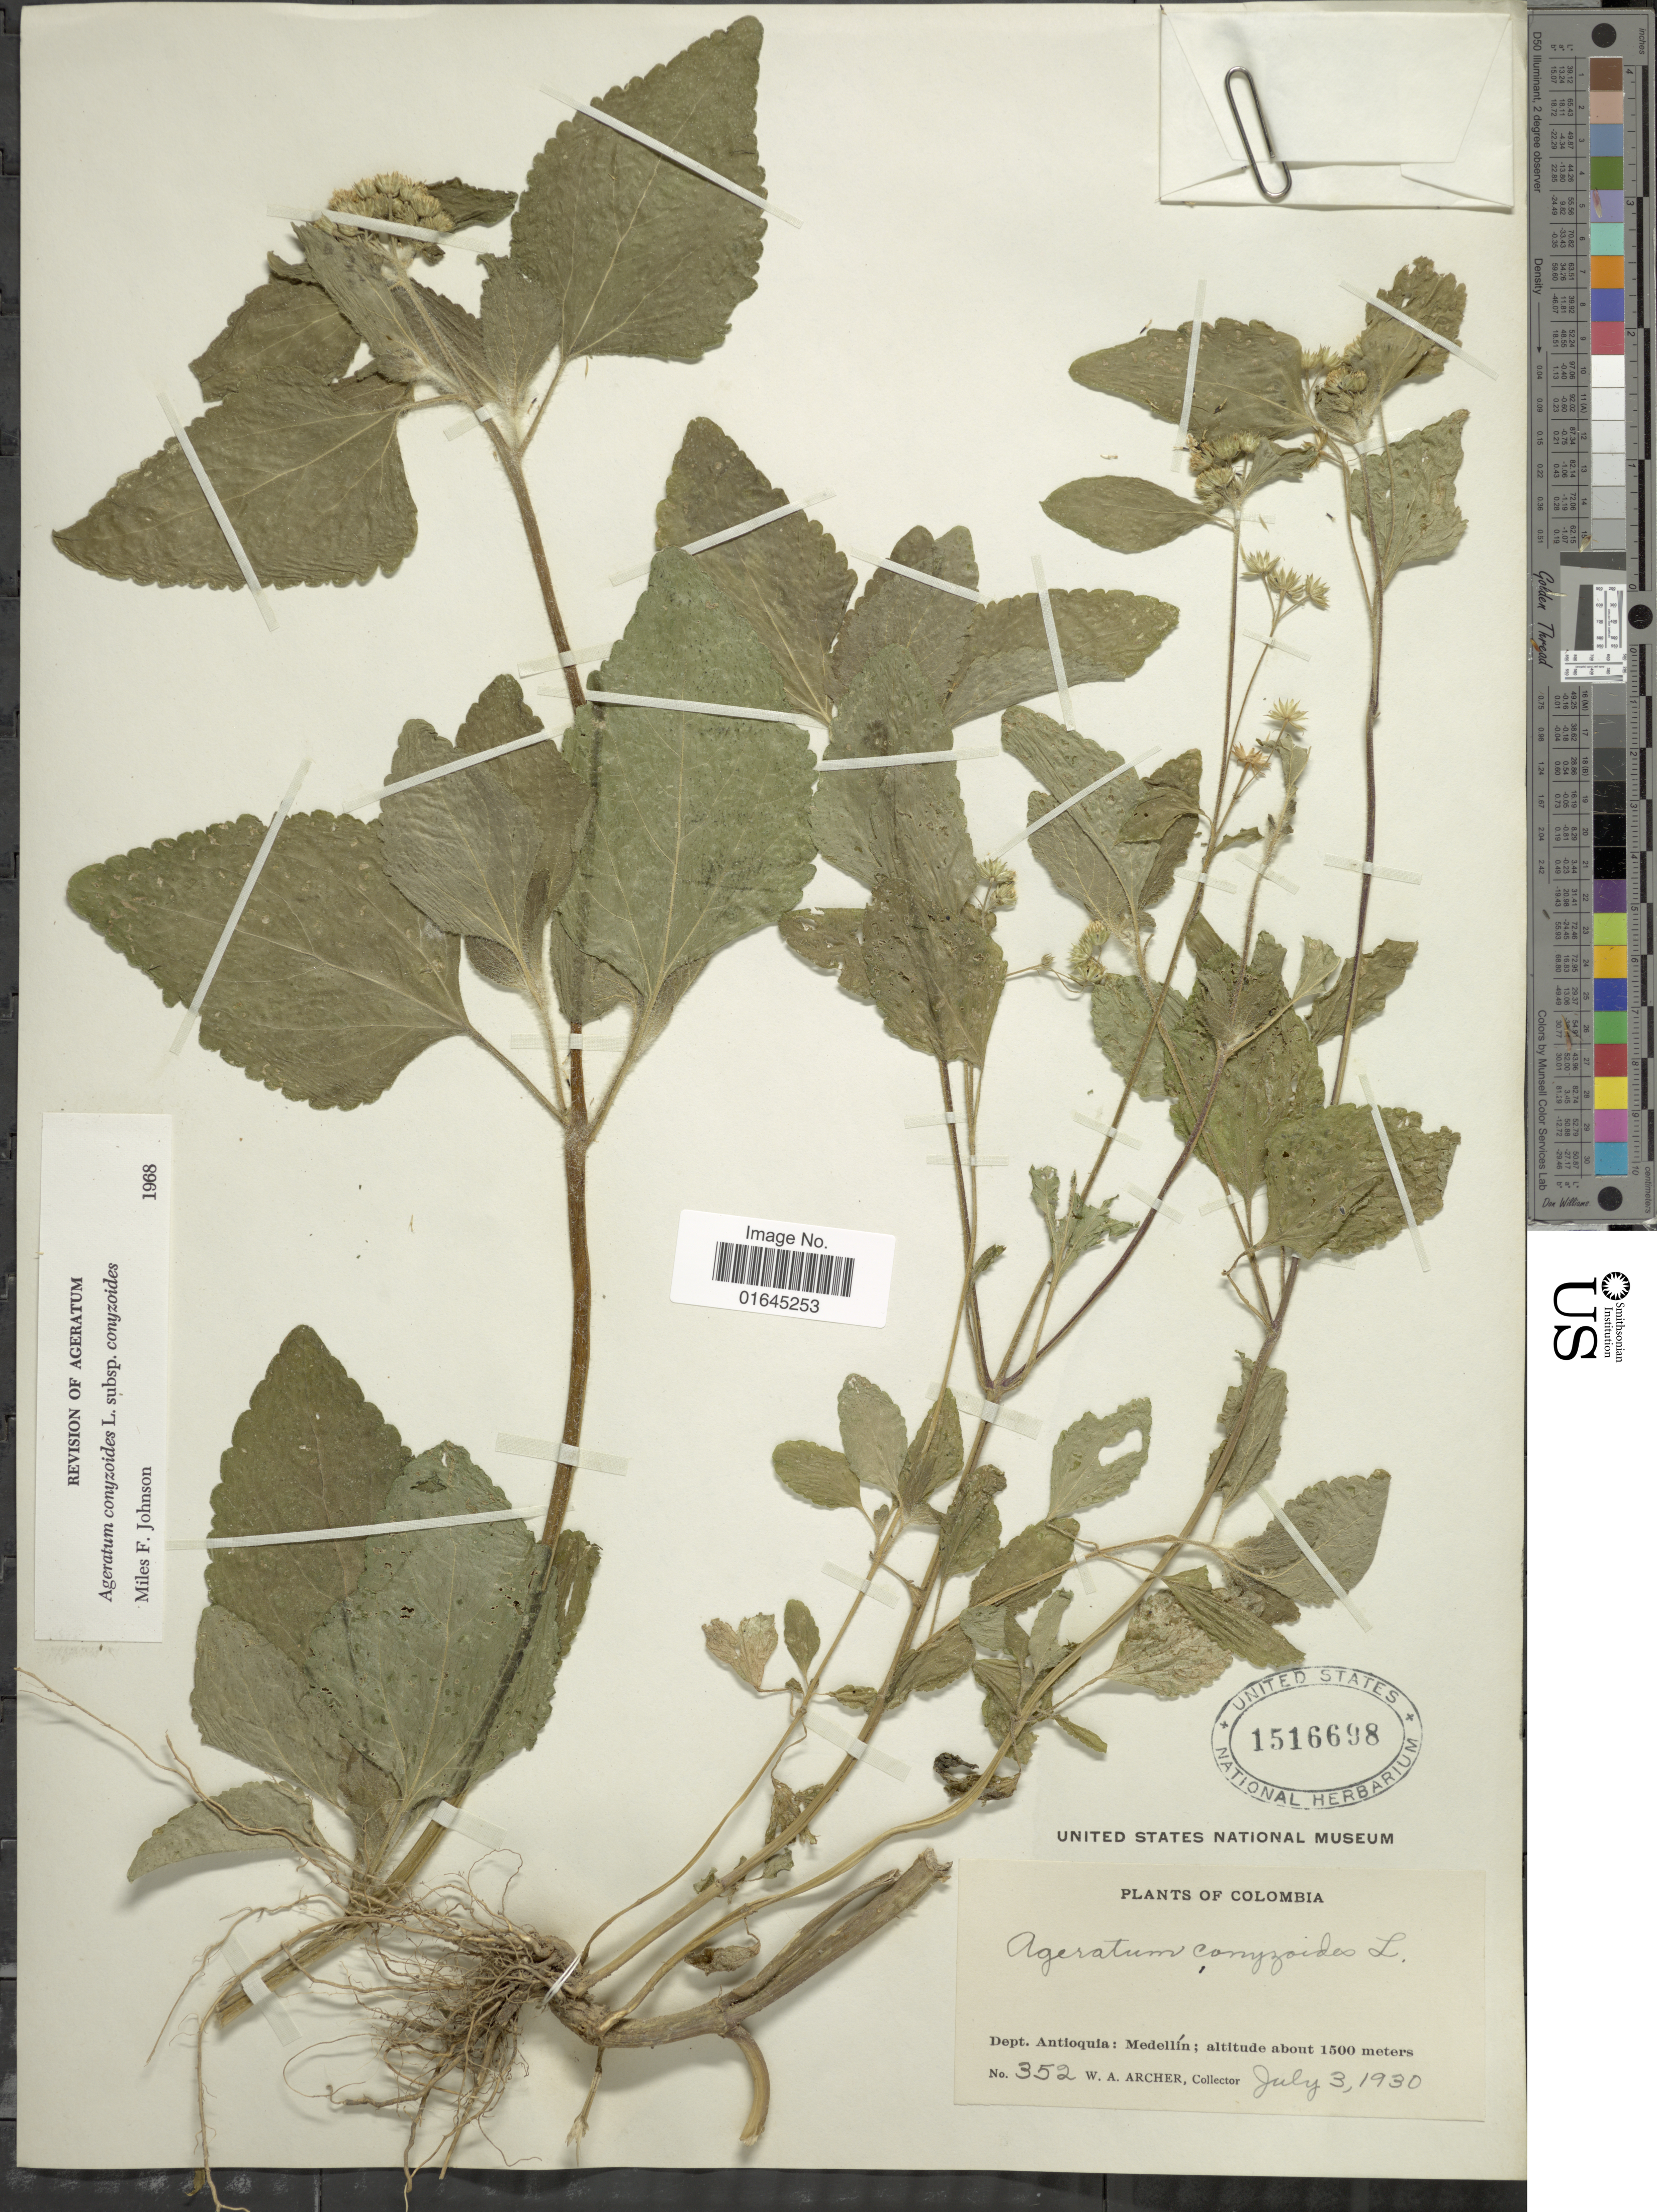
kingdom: Plantae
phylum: Tracheophyta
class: Magnoliopsida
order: Asterales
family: Asteraceae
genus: Ageratum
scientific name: Ageratum conyzoides subsp. conyzoides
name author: L.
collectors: W. A. Archer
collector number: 352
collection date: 1930-07-03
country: Colombia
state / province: Antioquia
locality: Dept. Antioquia: Medellín.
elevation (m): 1500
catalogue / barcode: US 1516698